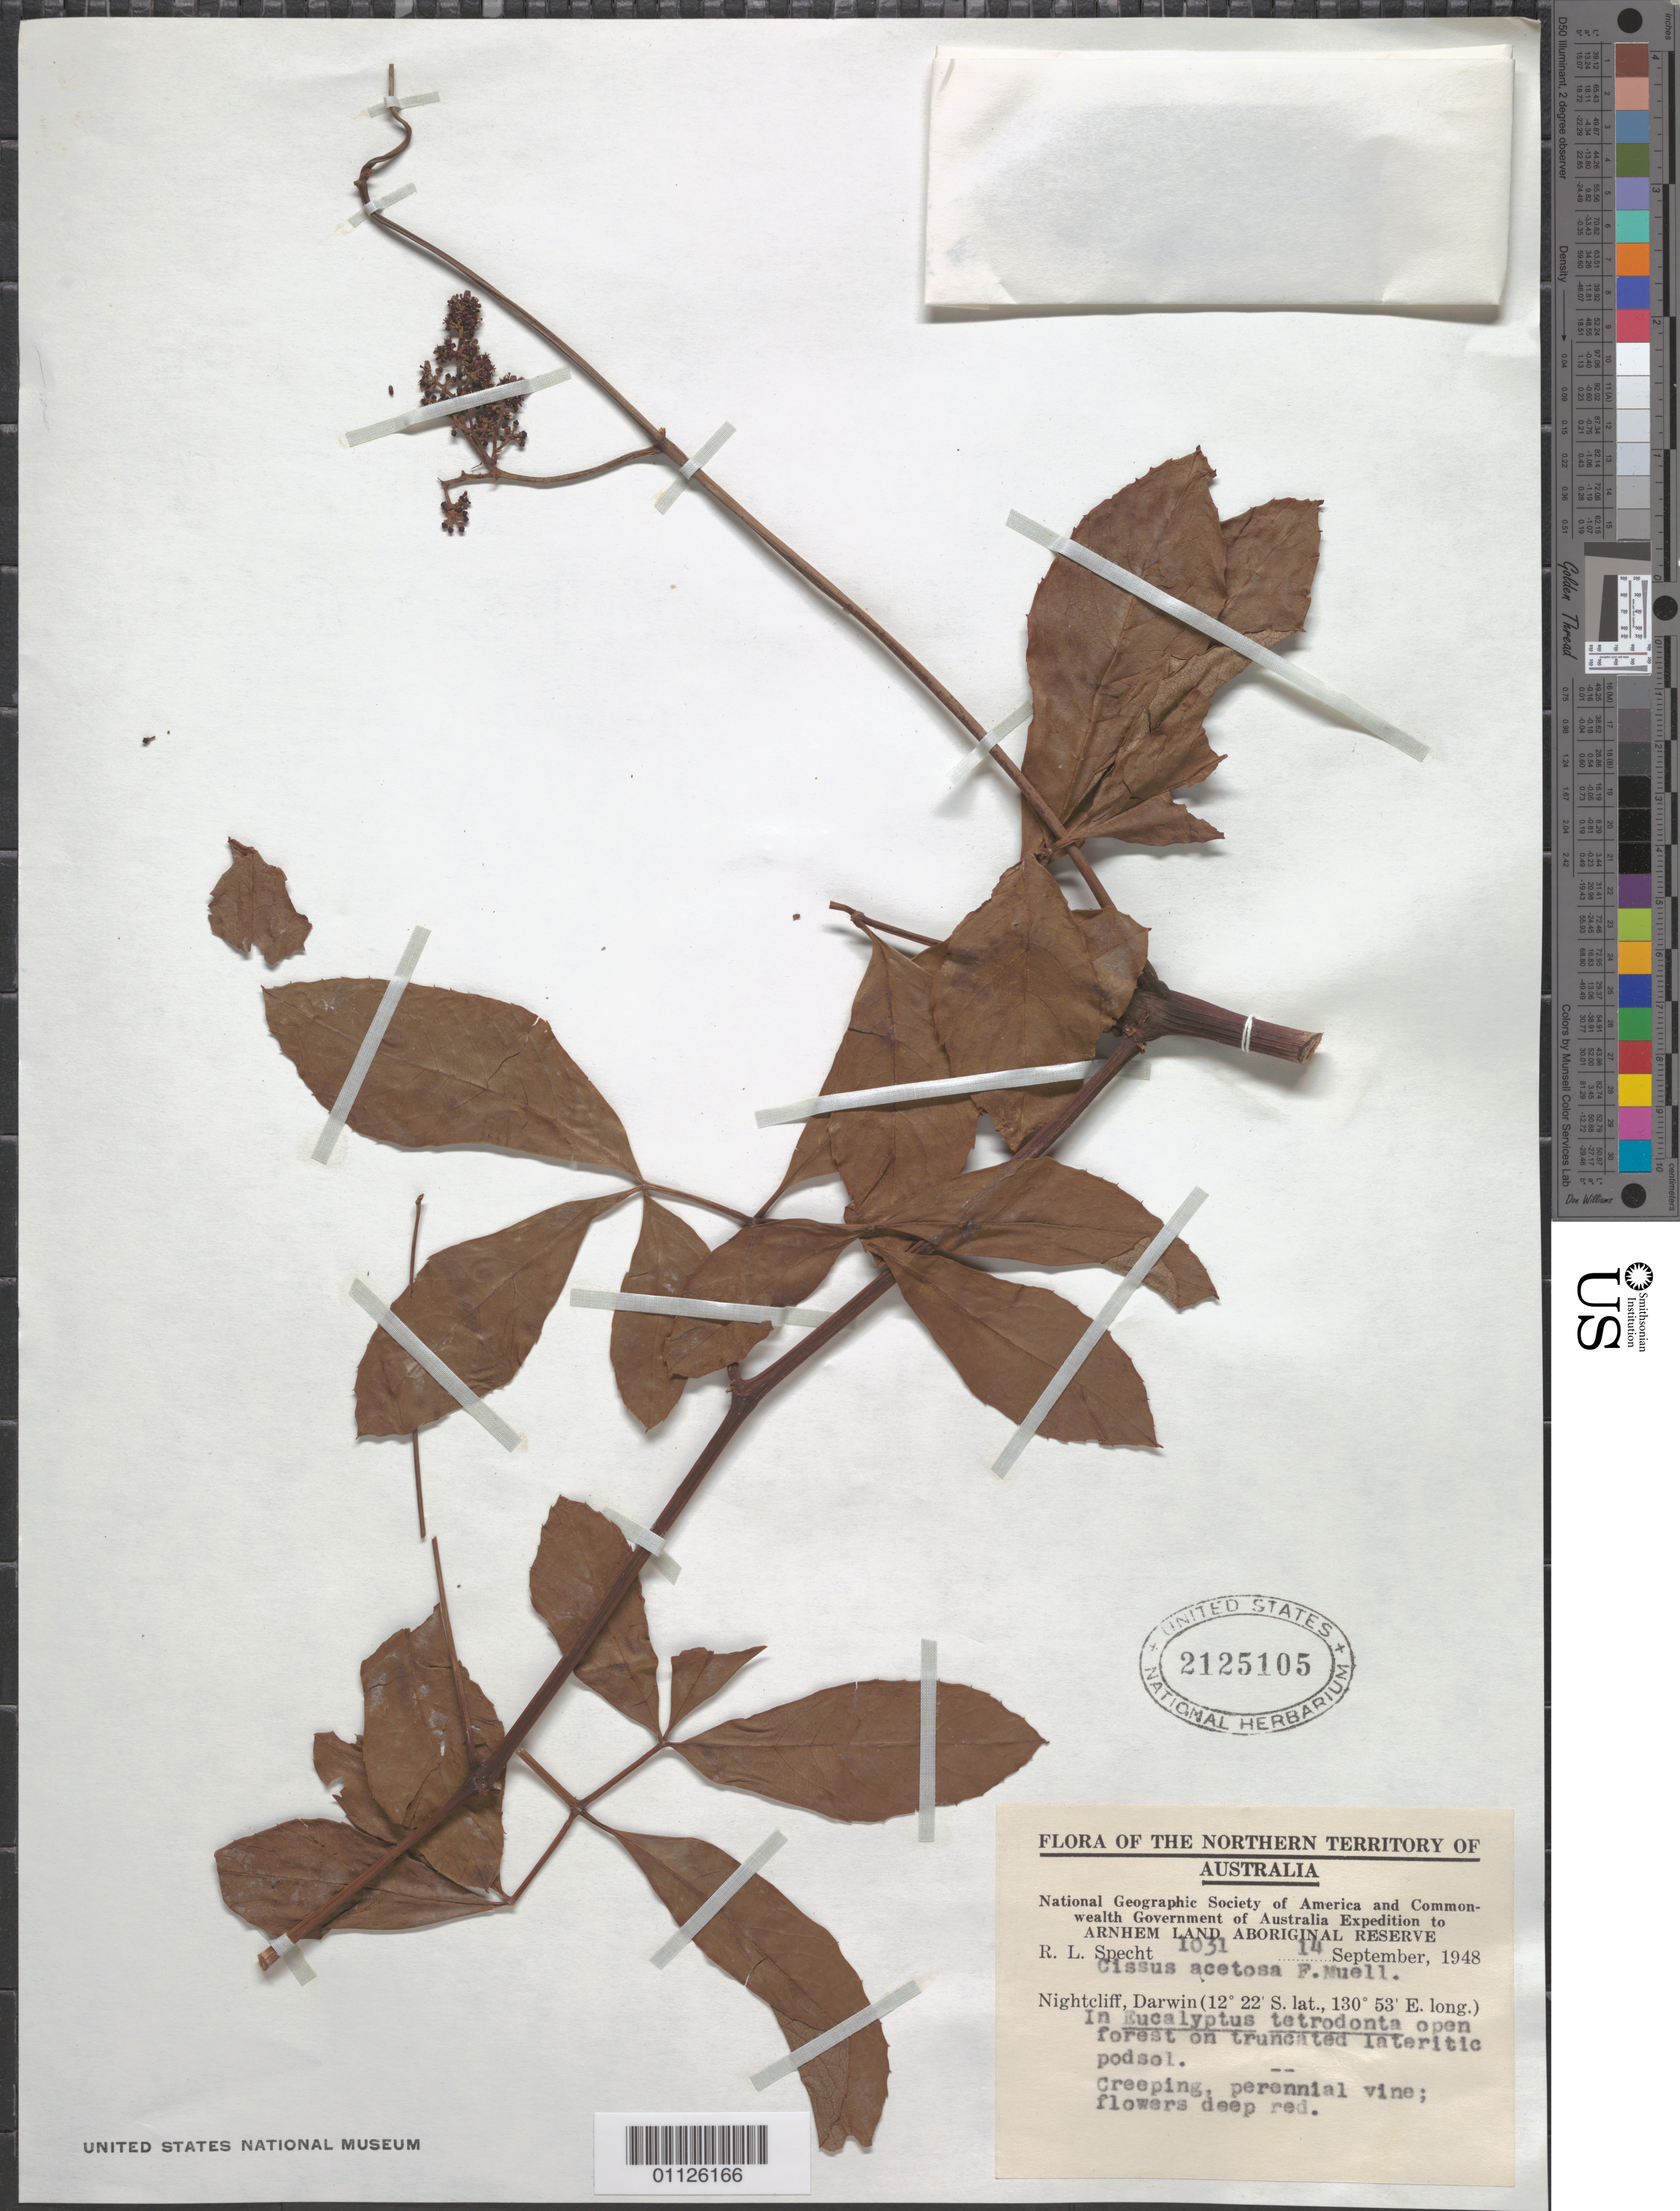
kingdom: Plantae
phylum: Tracheophyta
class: Magnoliopsida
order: Vitales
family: Vitaceae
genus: Cissus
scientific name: Cissus acetosa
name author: O.F. Müll.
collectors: R. L. Specht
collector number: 1031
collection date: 1948-09-14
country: Australia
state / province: Northern Territory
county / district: Darwin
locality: Nightcliff.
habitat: Open forest on truncated lateritic podsol. Creeping, perennial vine.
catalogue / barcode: US 2125105